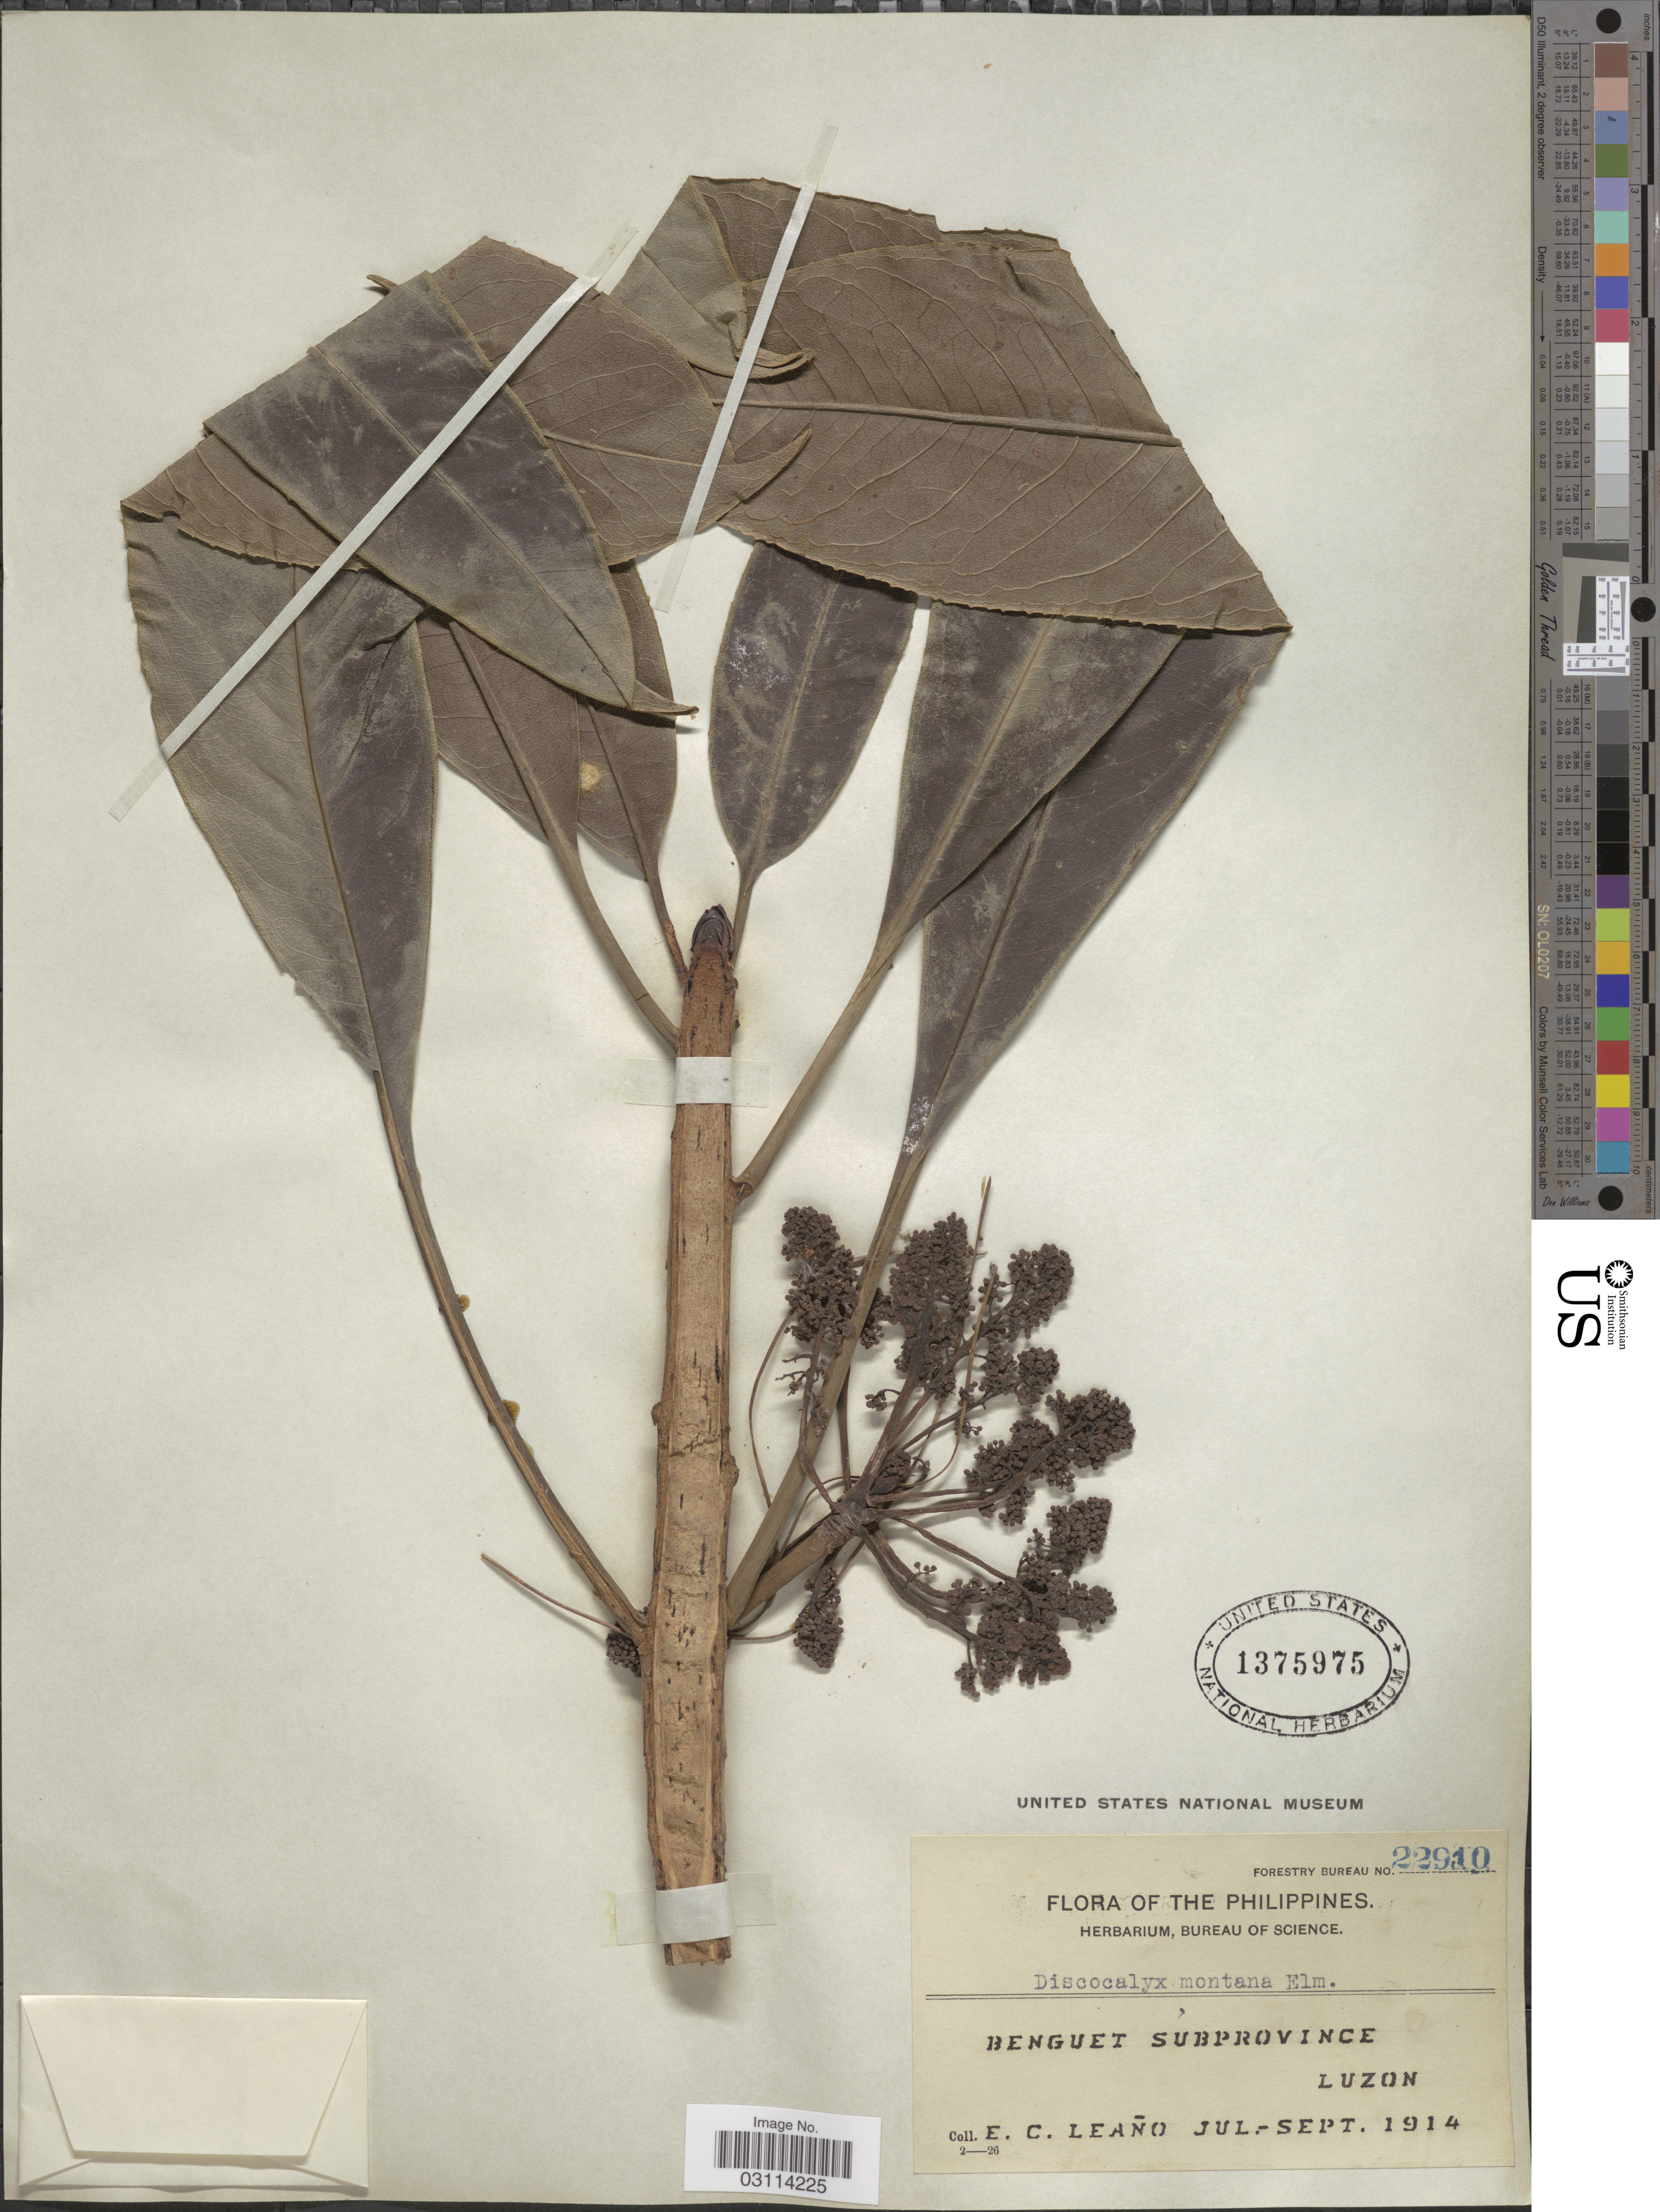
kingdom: Plantae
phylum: Tracheophyta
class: Magnoliopsida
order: Ericales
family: Primulaceae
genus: Discocalyx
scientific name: Discocalyx montana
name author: Elmer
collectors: E. Leano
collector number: Forestry Bureau 22910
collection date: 1914-07/1914-09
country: Philippines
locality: Benguet Subprovince, Luzon.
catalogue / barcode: US 1375975